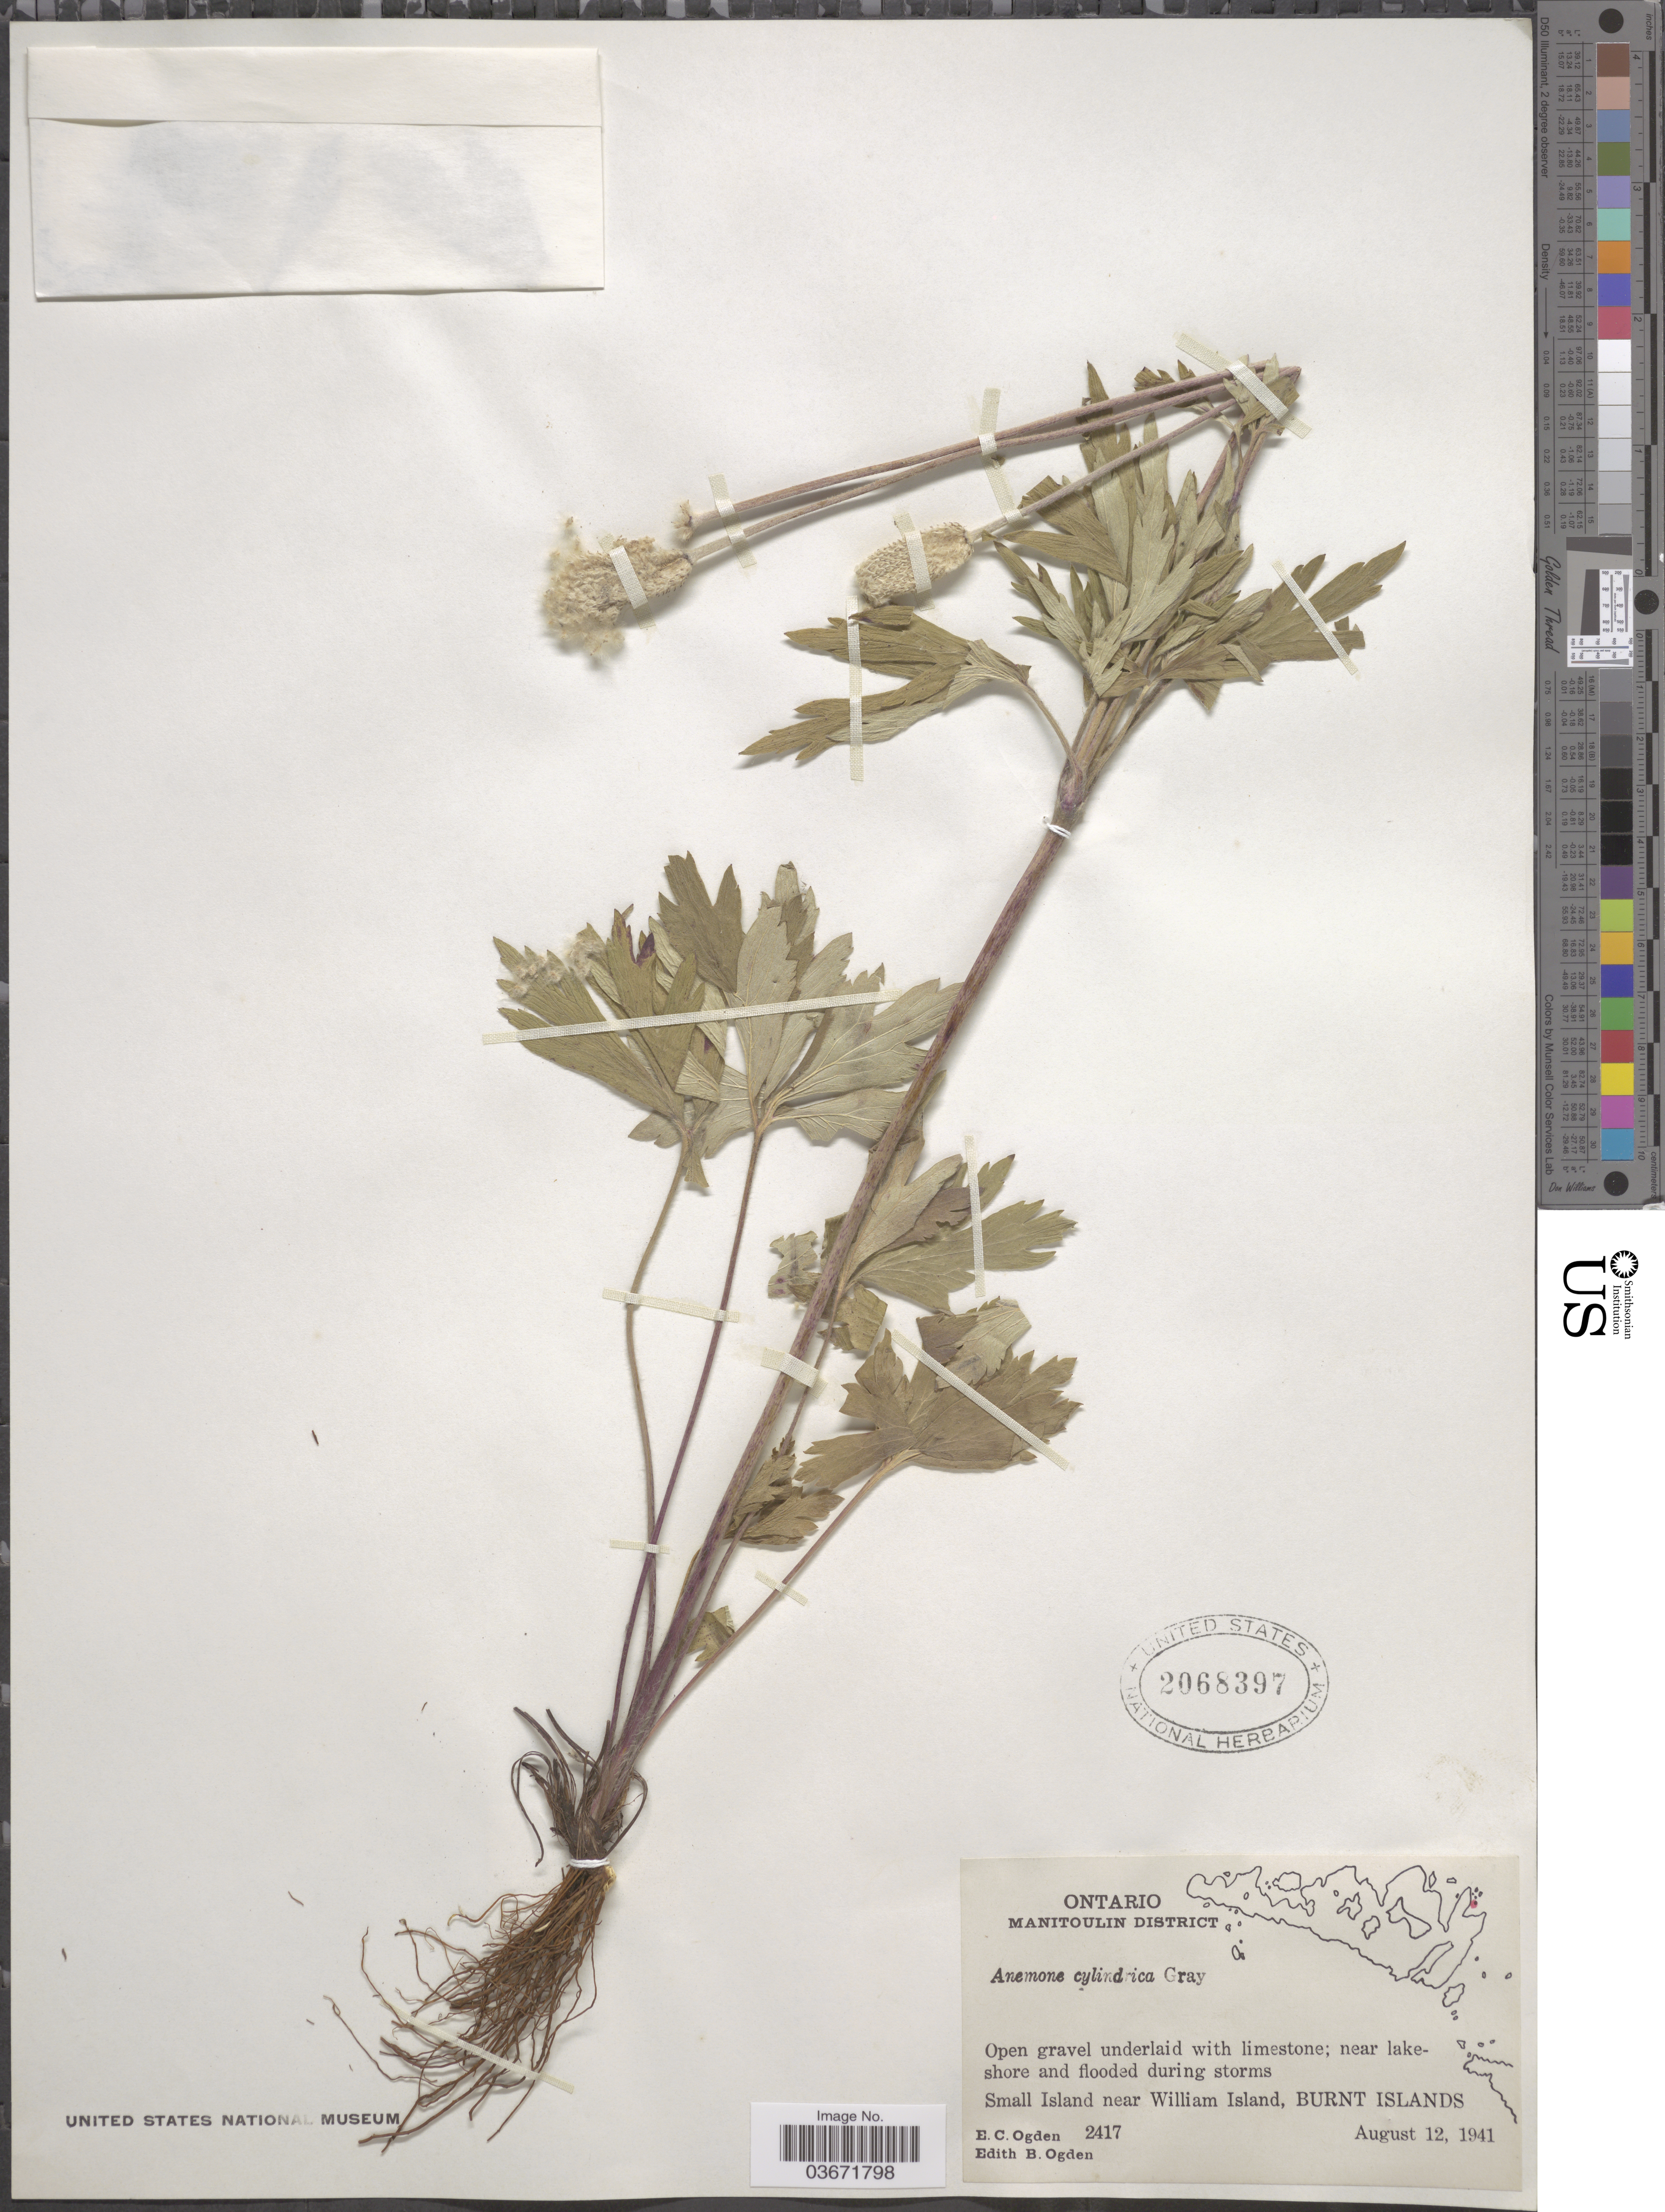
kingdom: Plantae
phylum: Tracheophyta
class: Magnoliopsida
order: Ranunculales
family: Ranunculaceae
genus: Anemone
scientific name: Anemone cylindrica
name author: A. Gray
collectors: E. Ogden & E. Ogden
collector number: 2417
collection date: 1941-08-12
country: Canada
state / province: Ontario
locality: Manitoulin District. Small Island near William Island, Burnt Islands.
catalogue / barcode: US 2068397